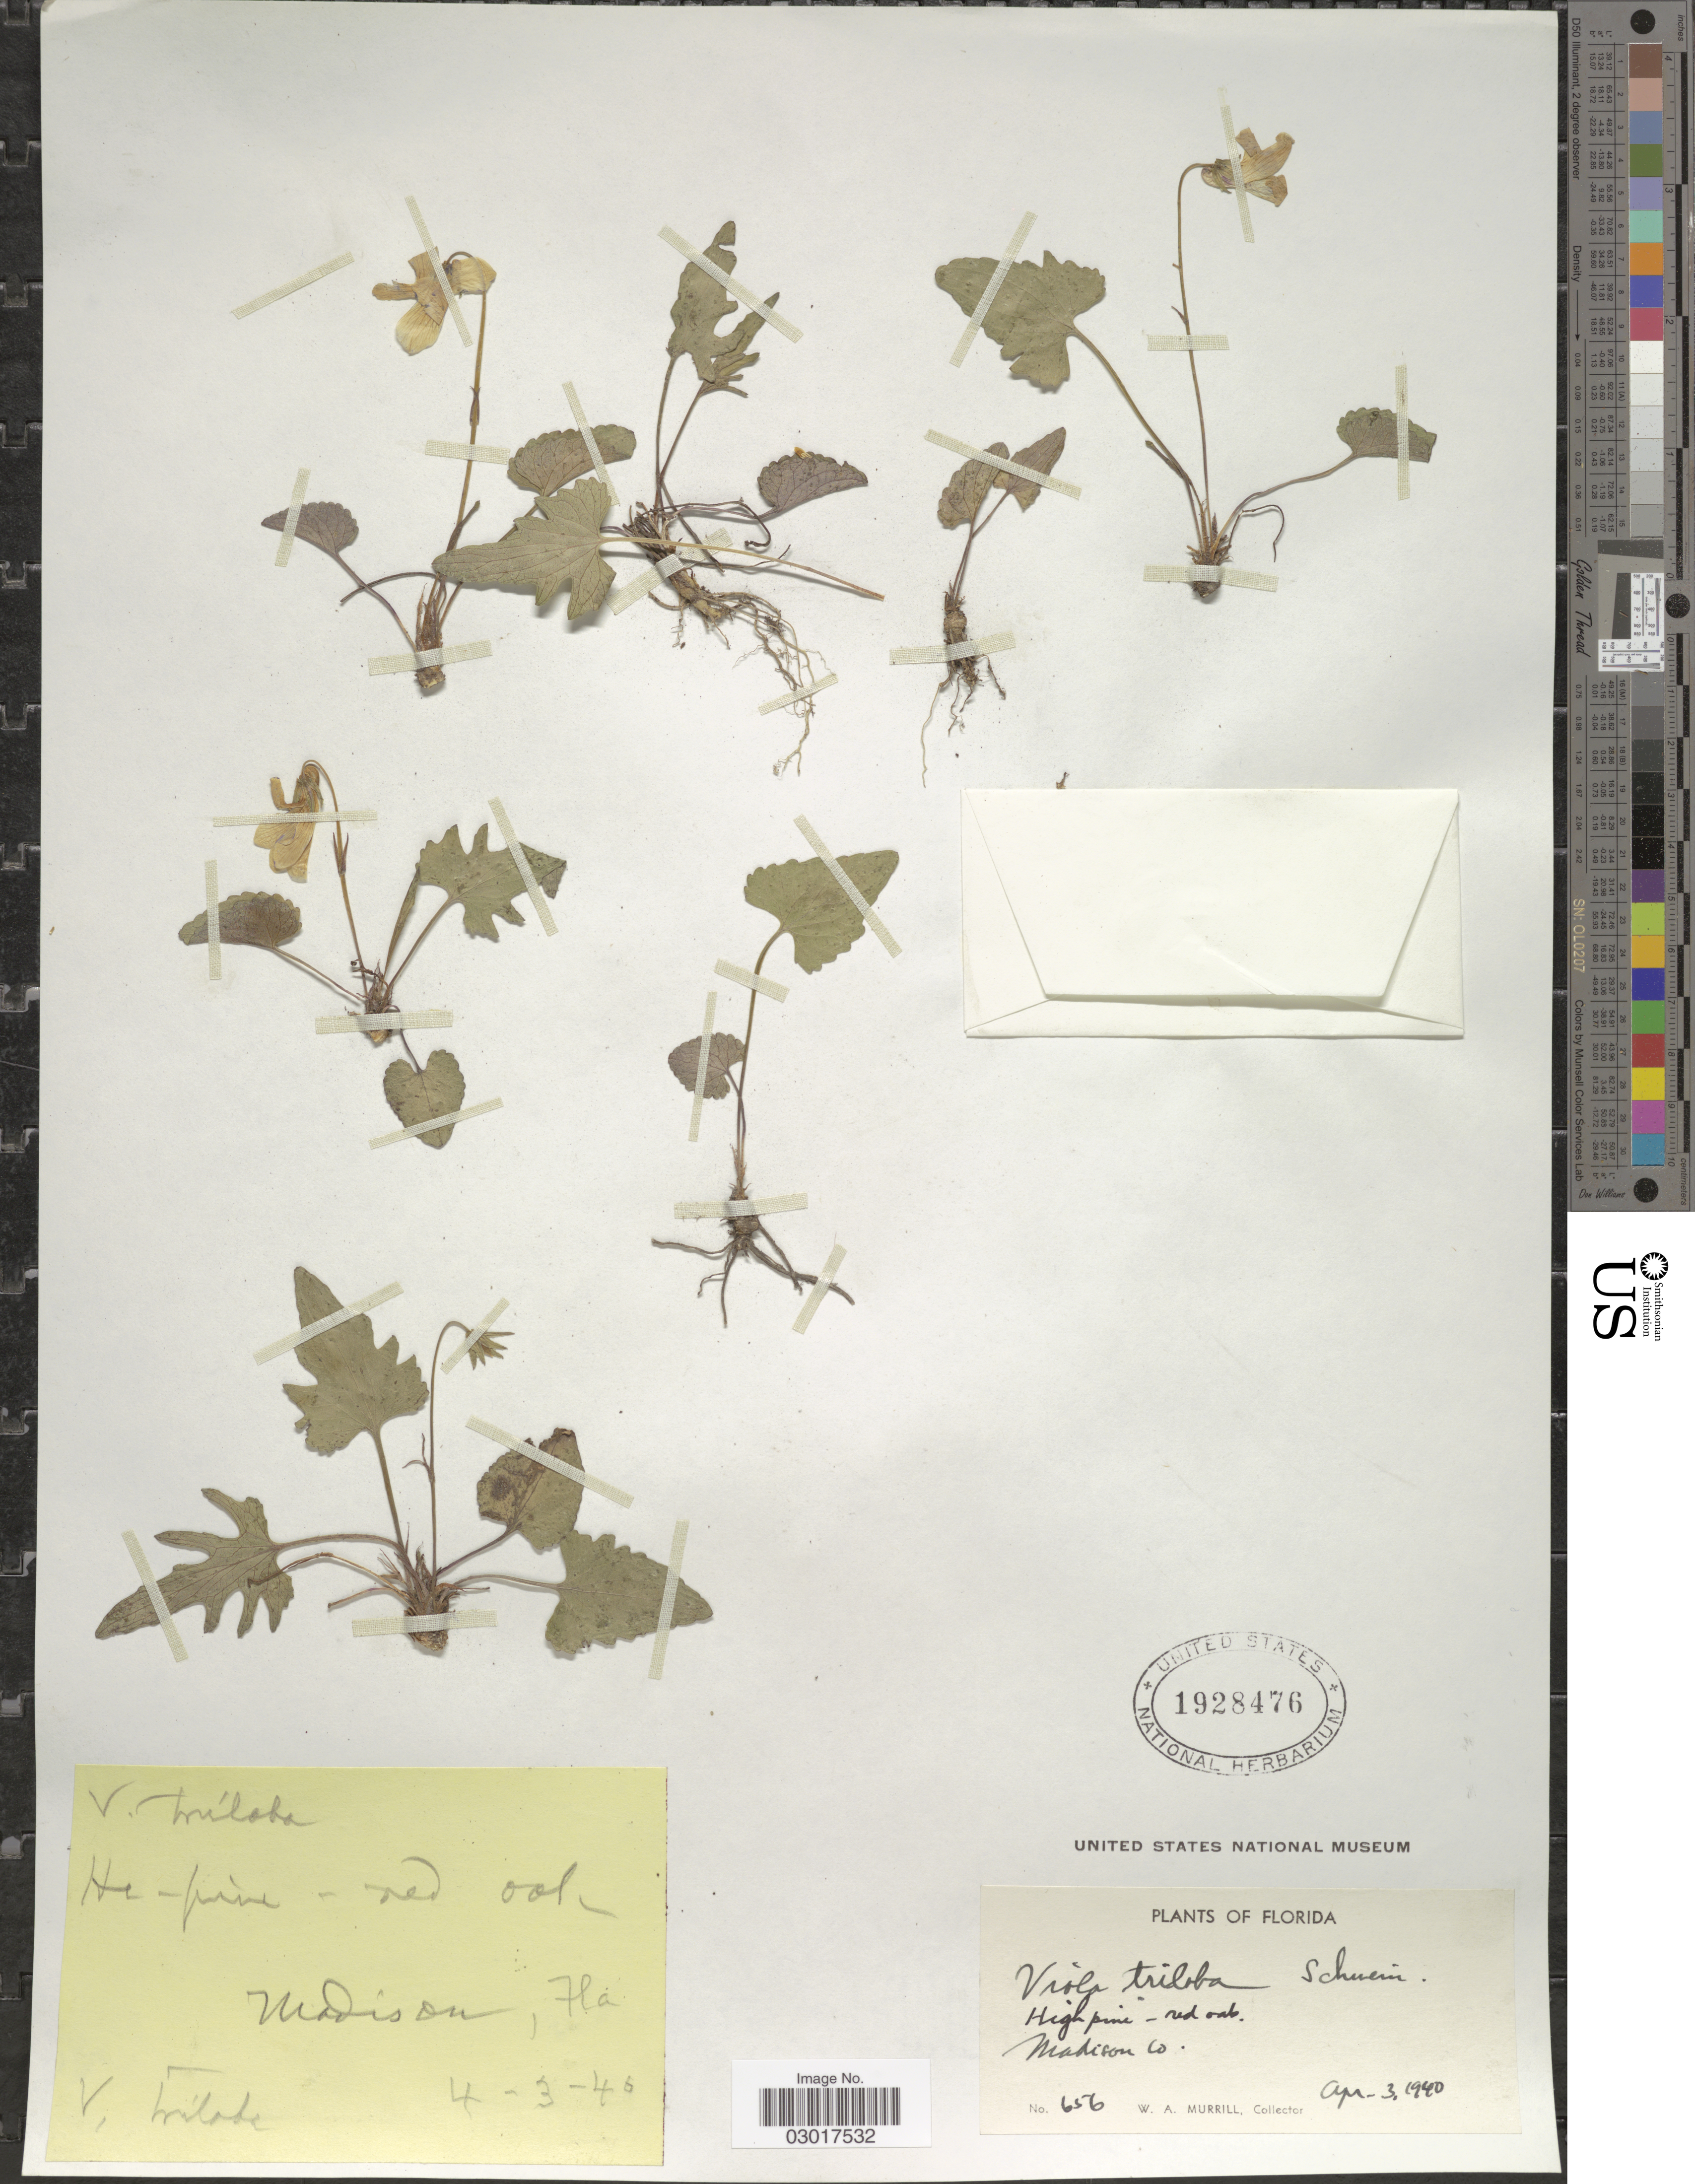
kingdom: Plantae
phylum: Tracheophyta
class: Magnoliopsida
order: Malpighiales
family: Violaceae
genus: Viola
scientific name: Viola triloba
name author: Schwein.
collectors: W. A. Murrill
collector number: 656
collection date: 1940-04-03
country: United States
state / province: Florida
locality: Madison Co.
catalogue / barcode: US 1928476